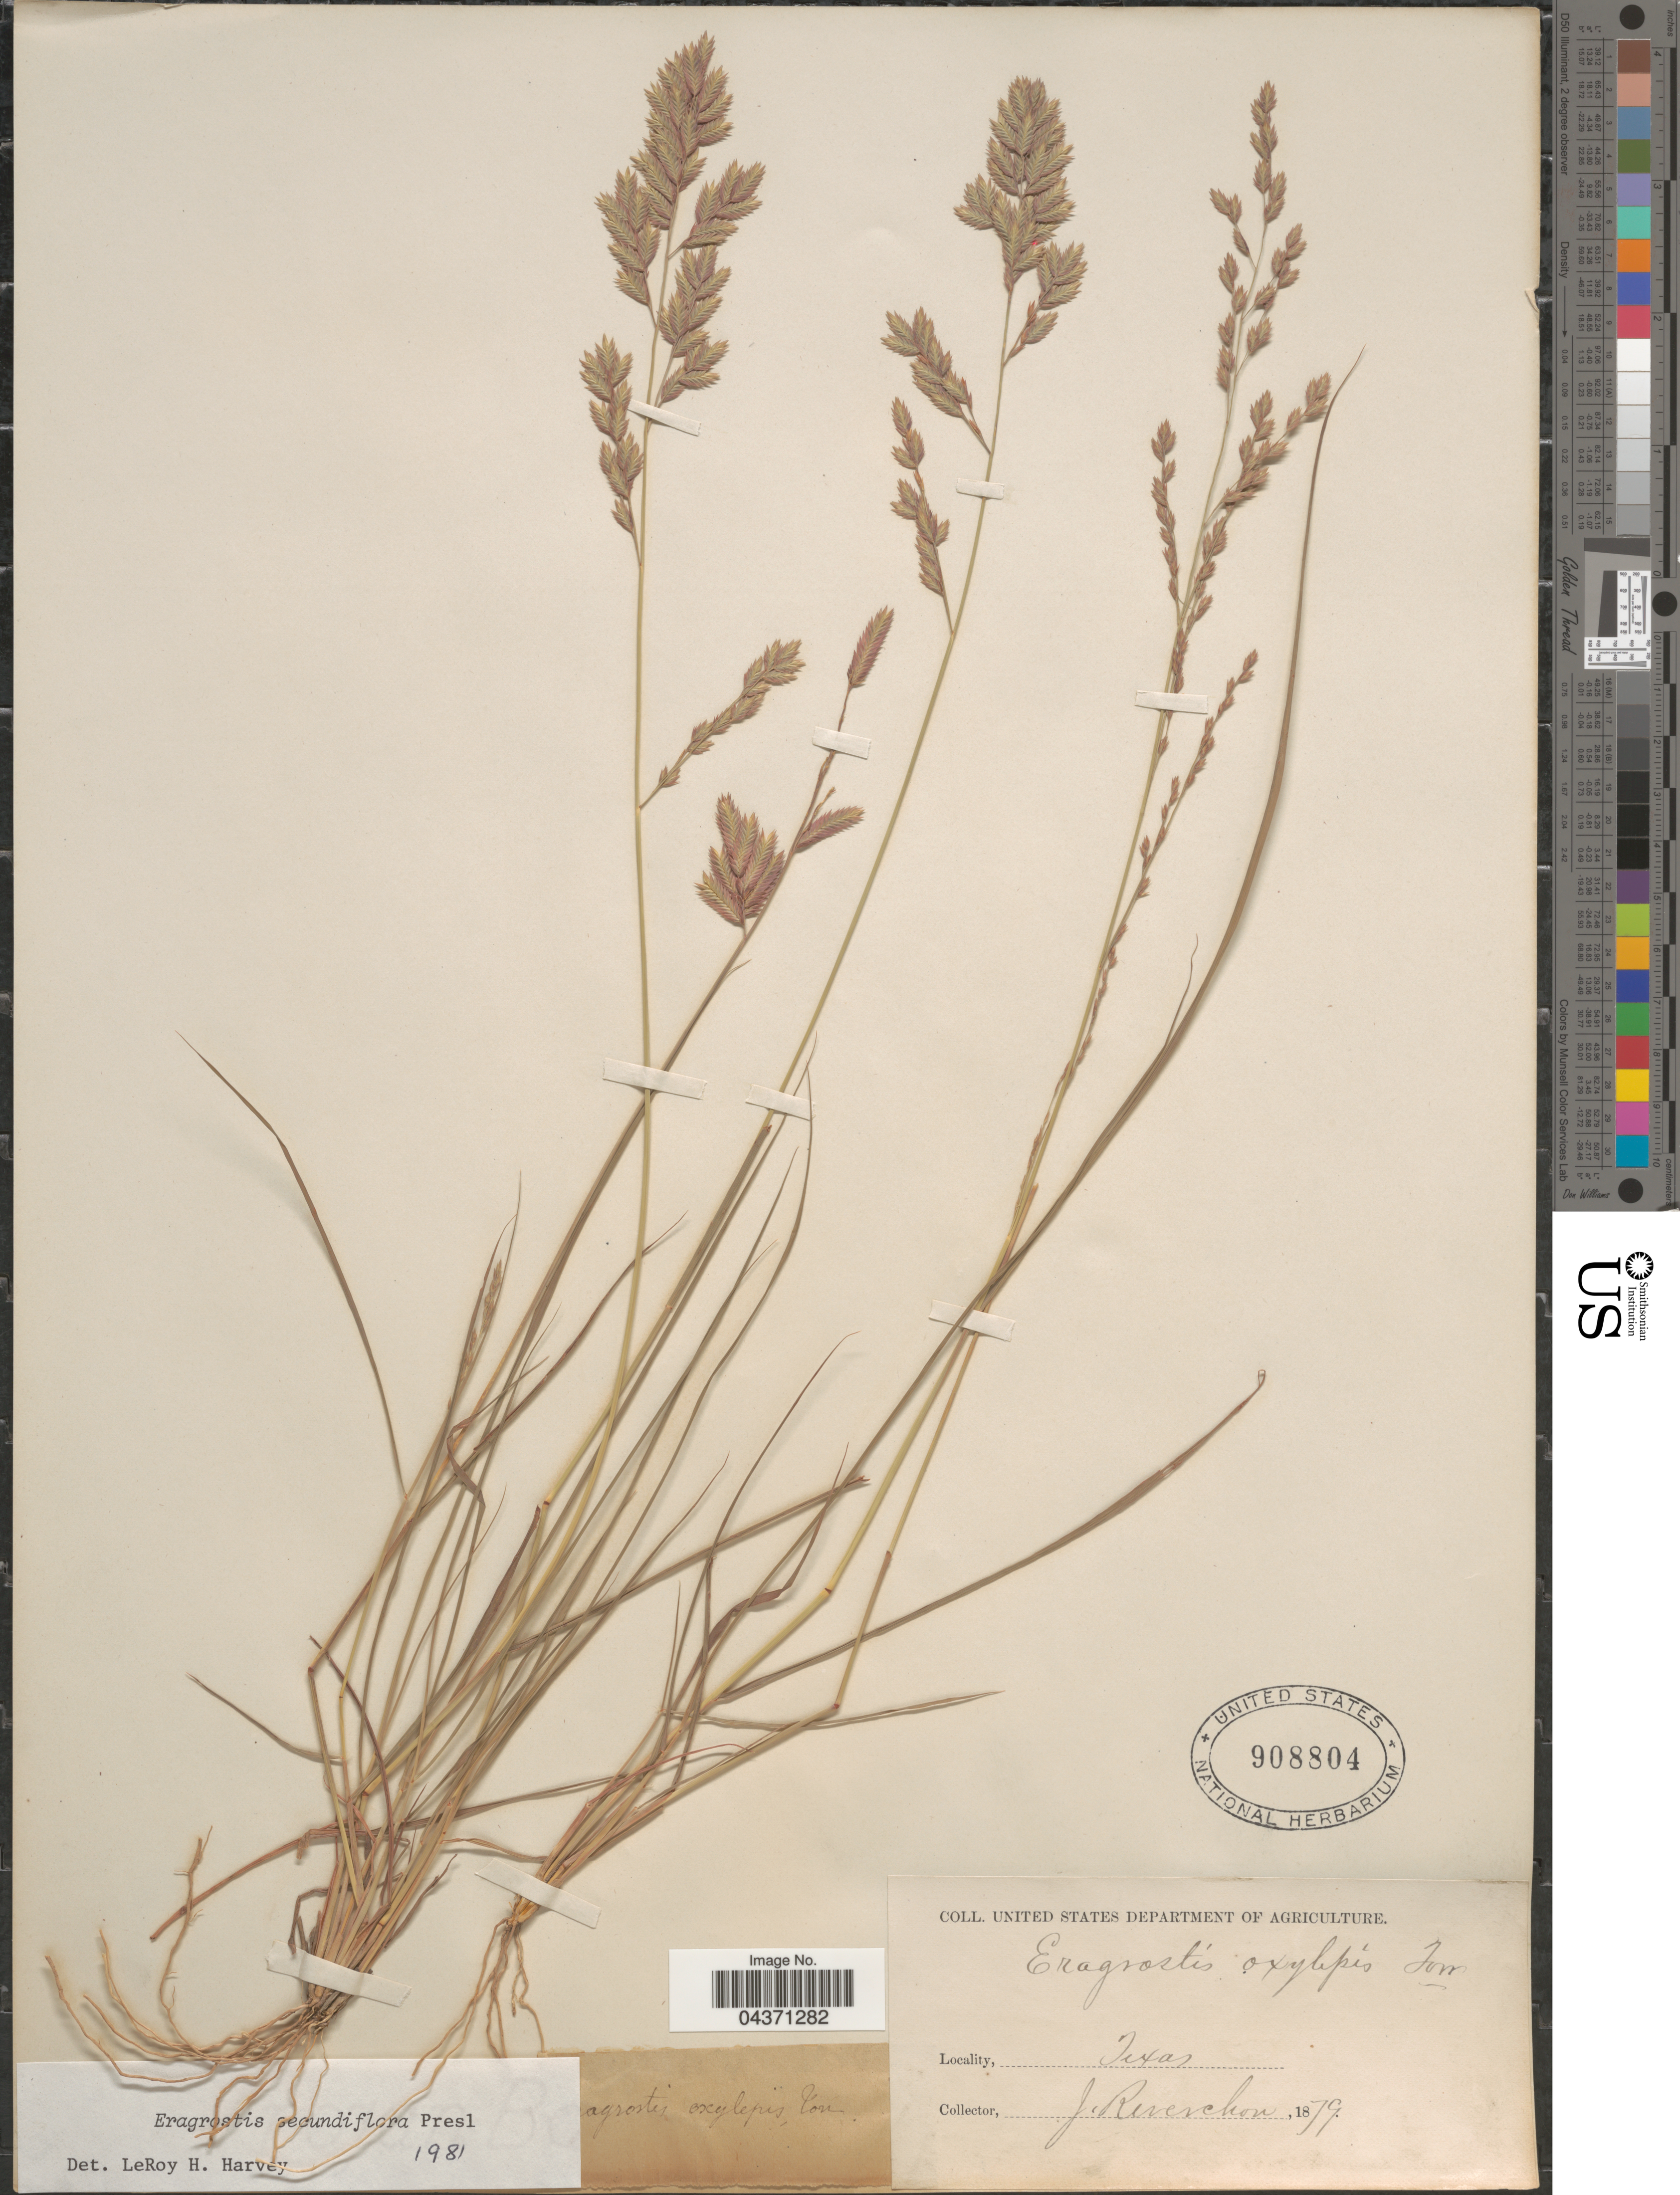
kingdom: Plantae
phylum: Tracheophyta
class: Liliopsida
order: Poales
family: Poaceae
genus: Eragrostis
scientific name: Eragrostis secundiflora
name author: J. Presl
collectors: J. Reverchon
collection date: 1879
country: United States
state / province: Texas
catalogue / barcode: US 908804